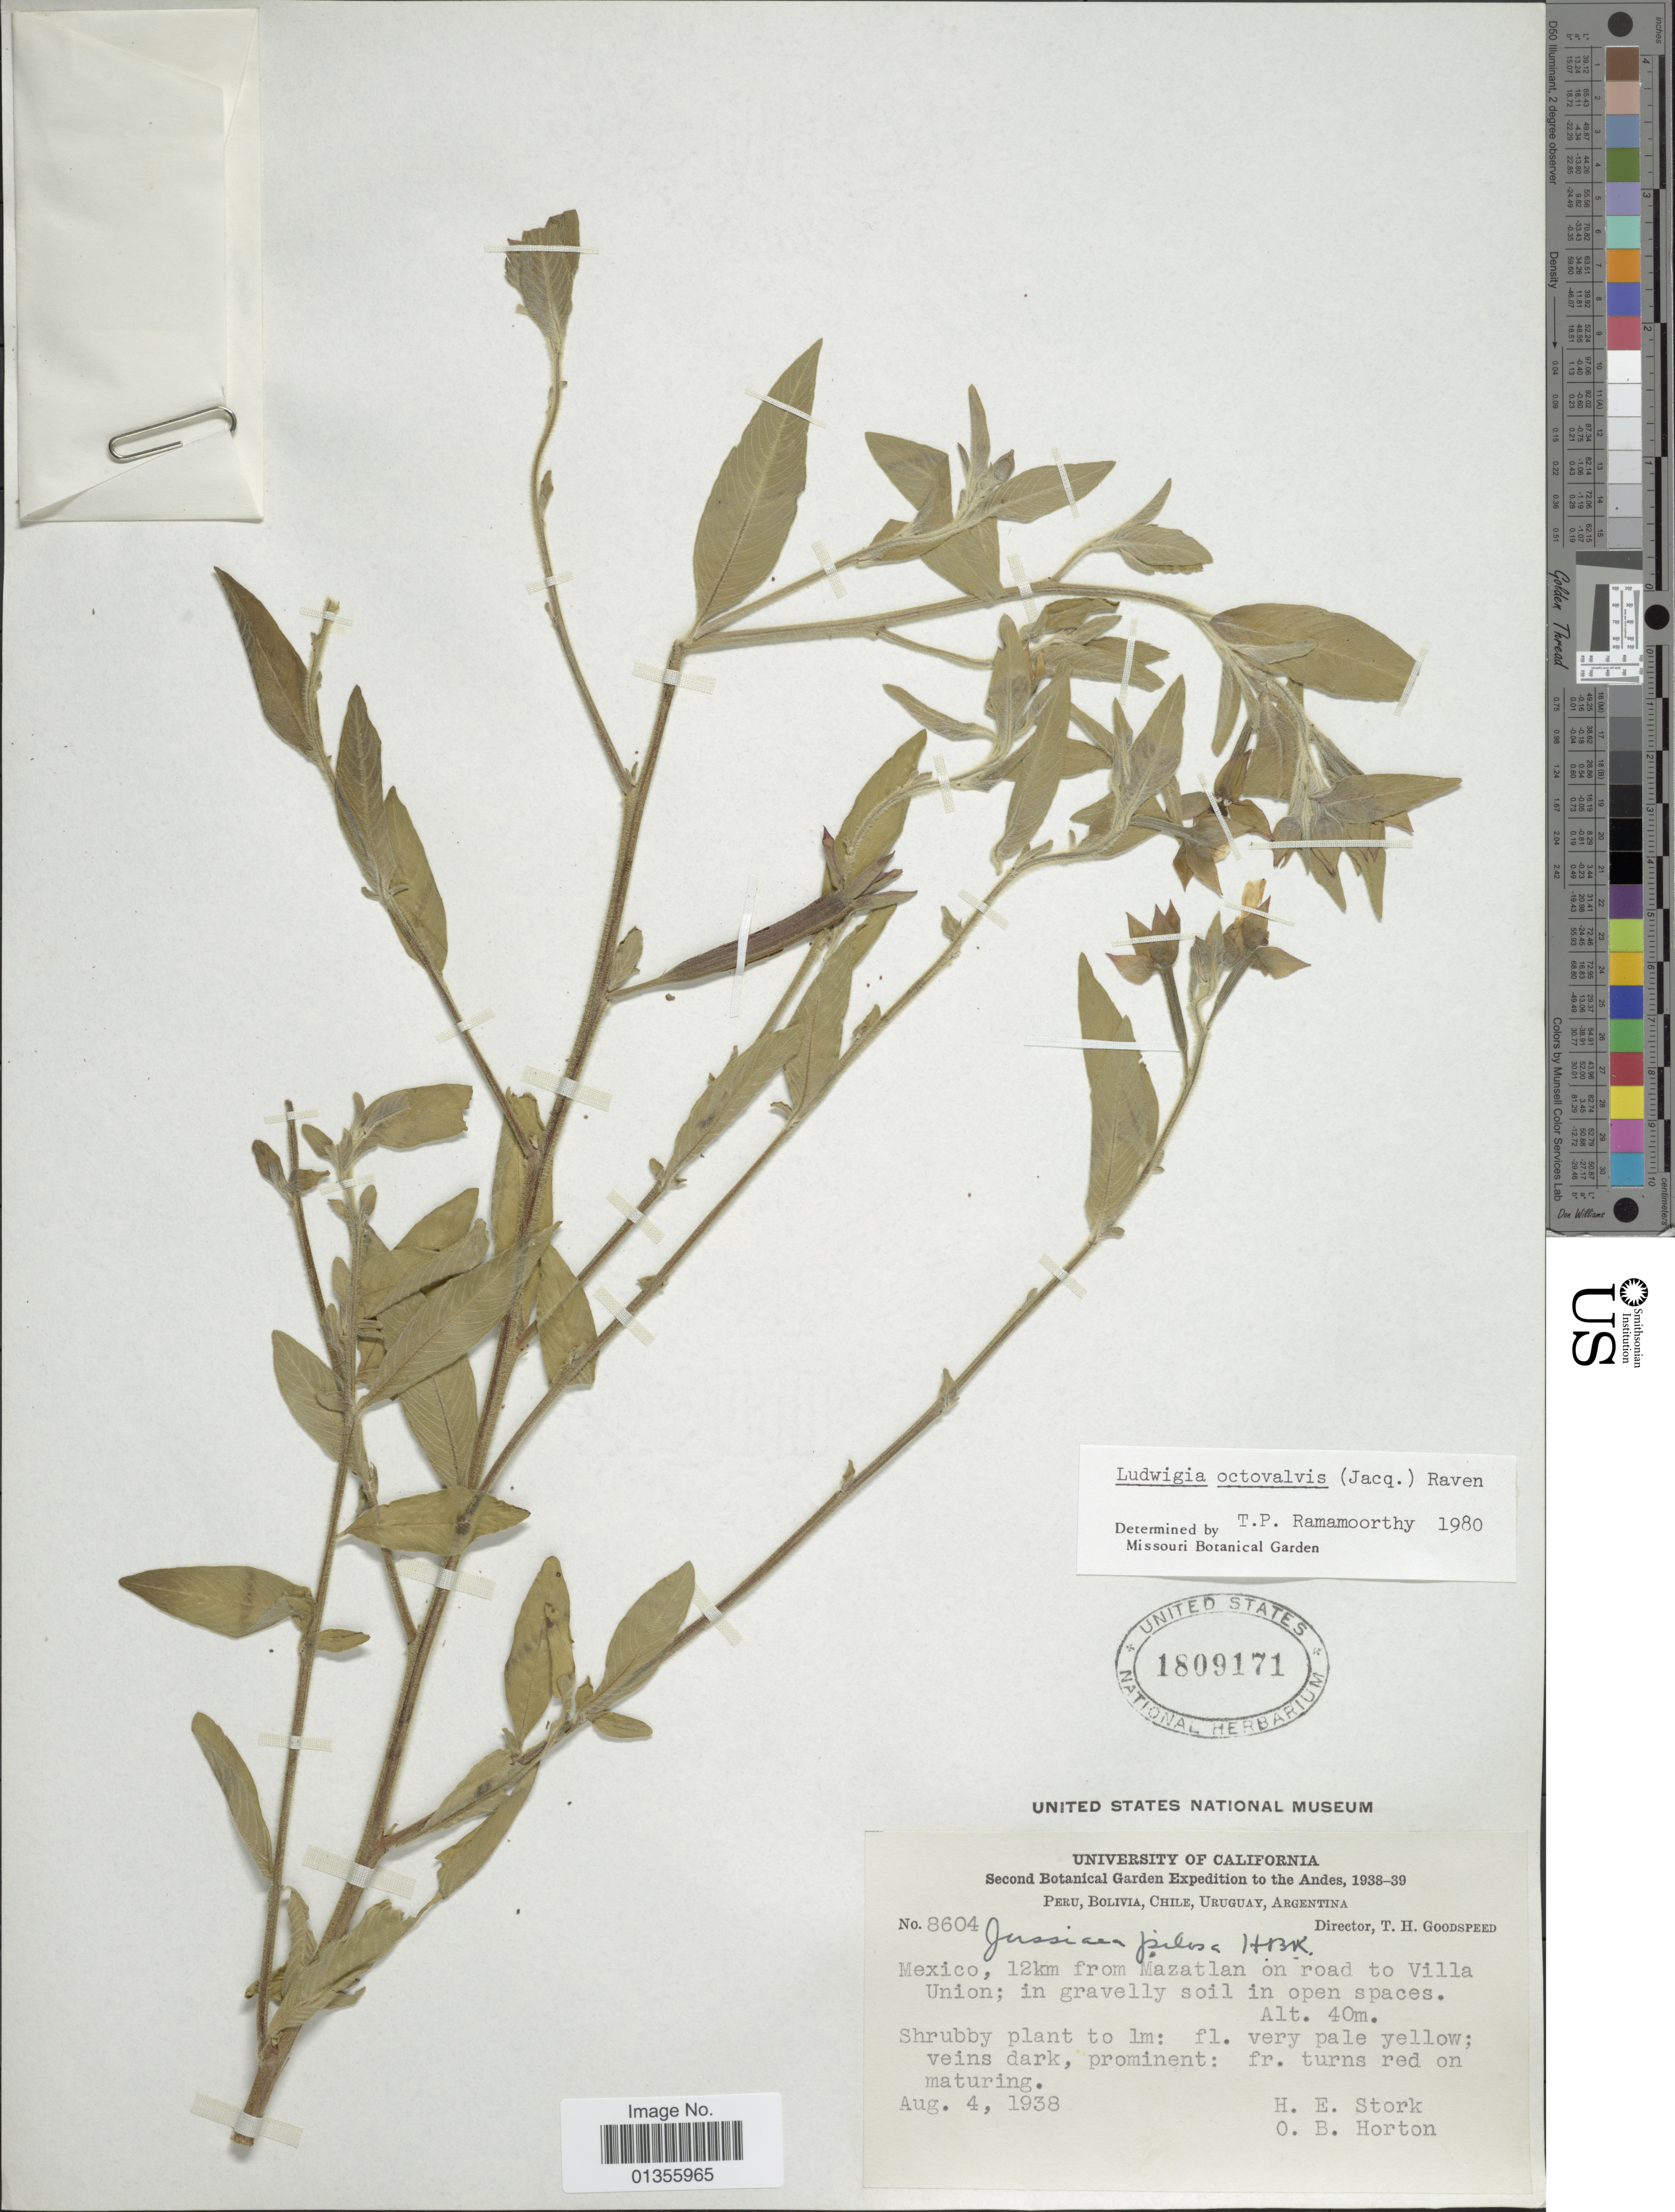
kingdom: Plantae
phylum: Tracheophyta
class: Magnoliopsida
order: Myrtales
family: Onagraceae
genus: Ludwigia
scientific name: Ludwigia octovalvis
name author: (Jacq.) P.H. Raven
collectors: H. E. Stork & O. B. Horton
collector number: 8604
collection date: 1938-08-04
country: Mexico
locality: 12km from Mazatlan on road to Villa Union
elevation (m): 40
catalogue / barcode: US 1809171